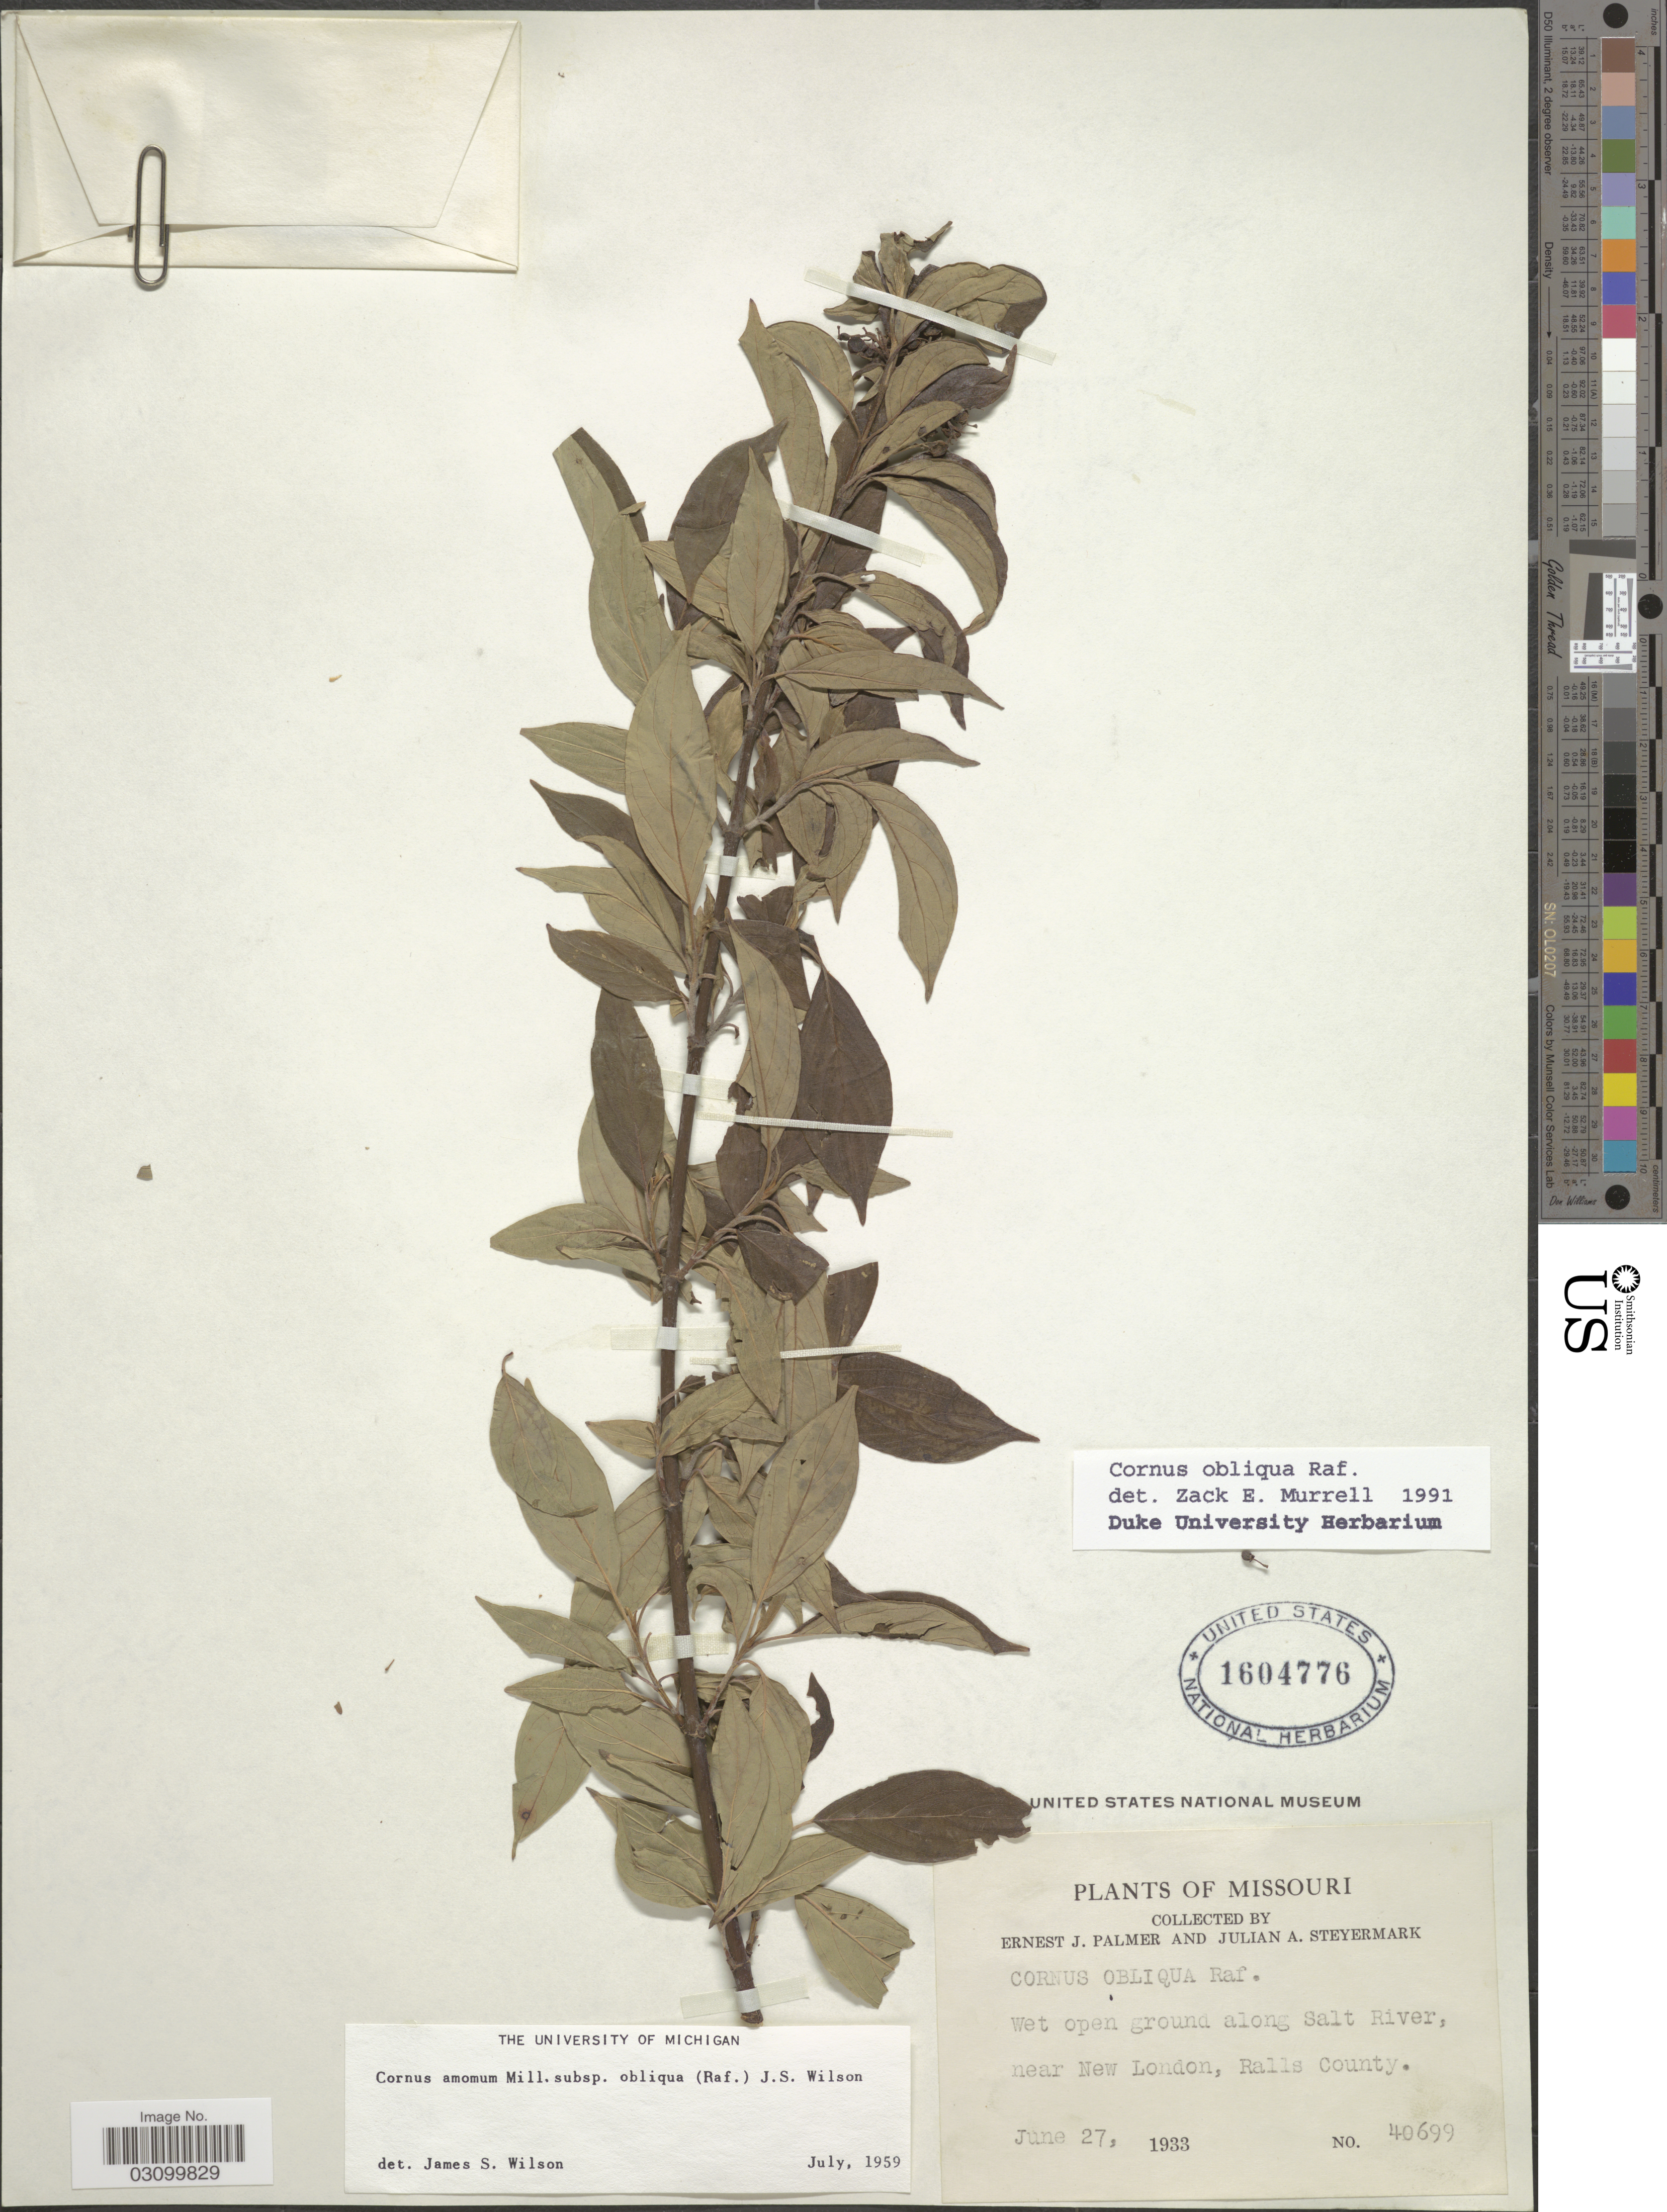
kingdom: Plantae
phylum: Tracheophyta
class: Magnoliopsida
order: Cornales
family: Cornaceae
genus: Cornus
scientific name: Cornus obliqua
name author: Raf.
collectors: E. J. Palmer & J. Steyermark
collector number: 40699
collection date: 1933-06-27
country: United States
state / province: Missouri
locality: Wet open ground along Salt River, near New London, Ralls County.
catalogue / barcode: US 1604776